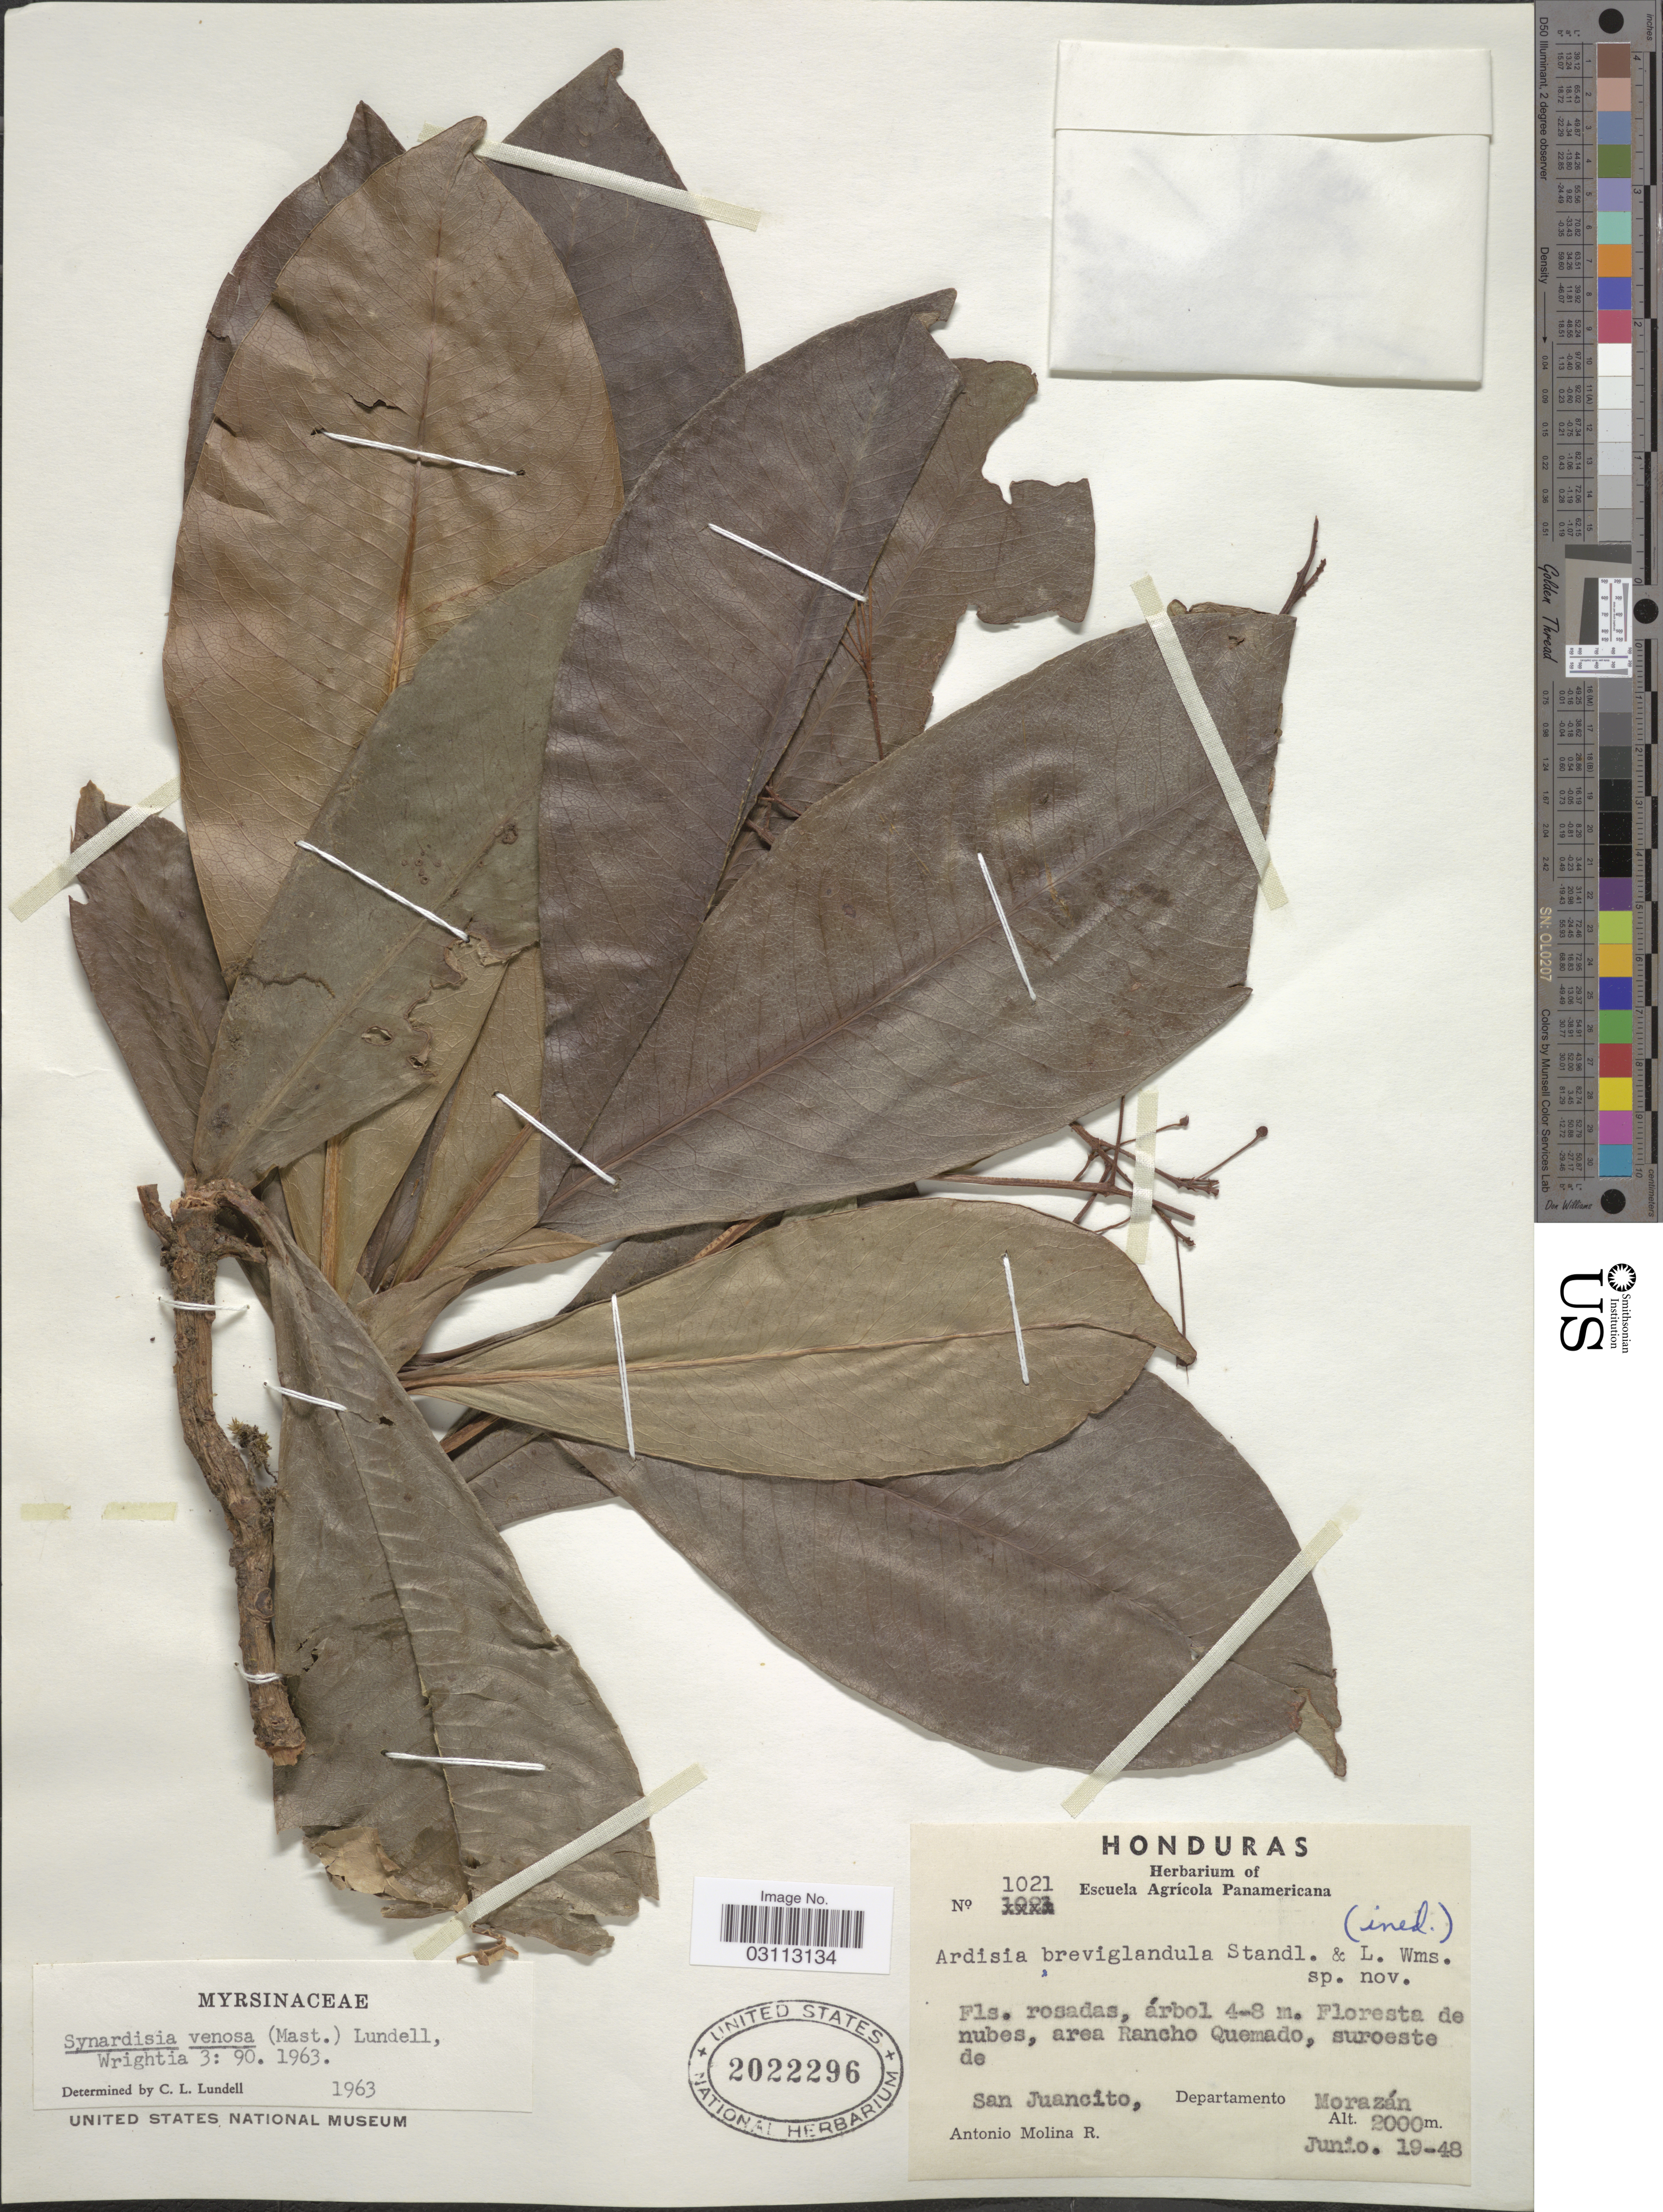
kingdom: Plantae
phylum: Tracheophyta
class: Magnoliopsida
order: Ericales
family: Primulaceae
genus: Synardisia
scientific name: Synardisia venosa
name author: (Mast.) Lundell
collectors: A. Molina R.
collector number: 1021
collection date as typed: Transcribed d/m/y: 19/6/48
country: Honduras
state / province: Fco. Morazán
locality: Area Rancho Quemado, suroeste de San Juancito, Departamento Morazán.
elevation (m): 2000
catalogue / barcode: US 2022296